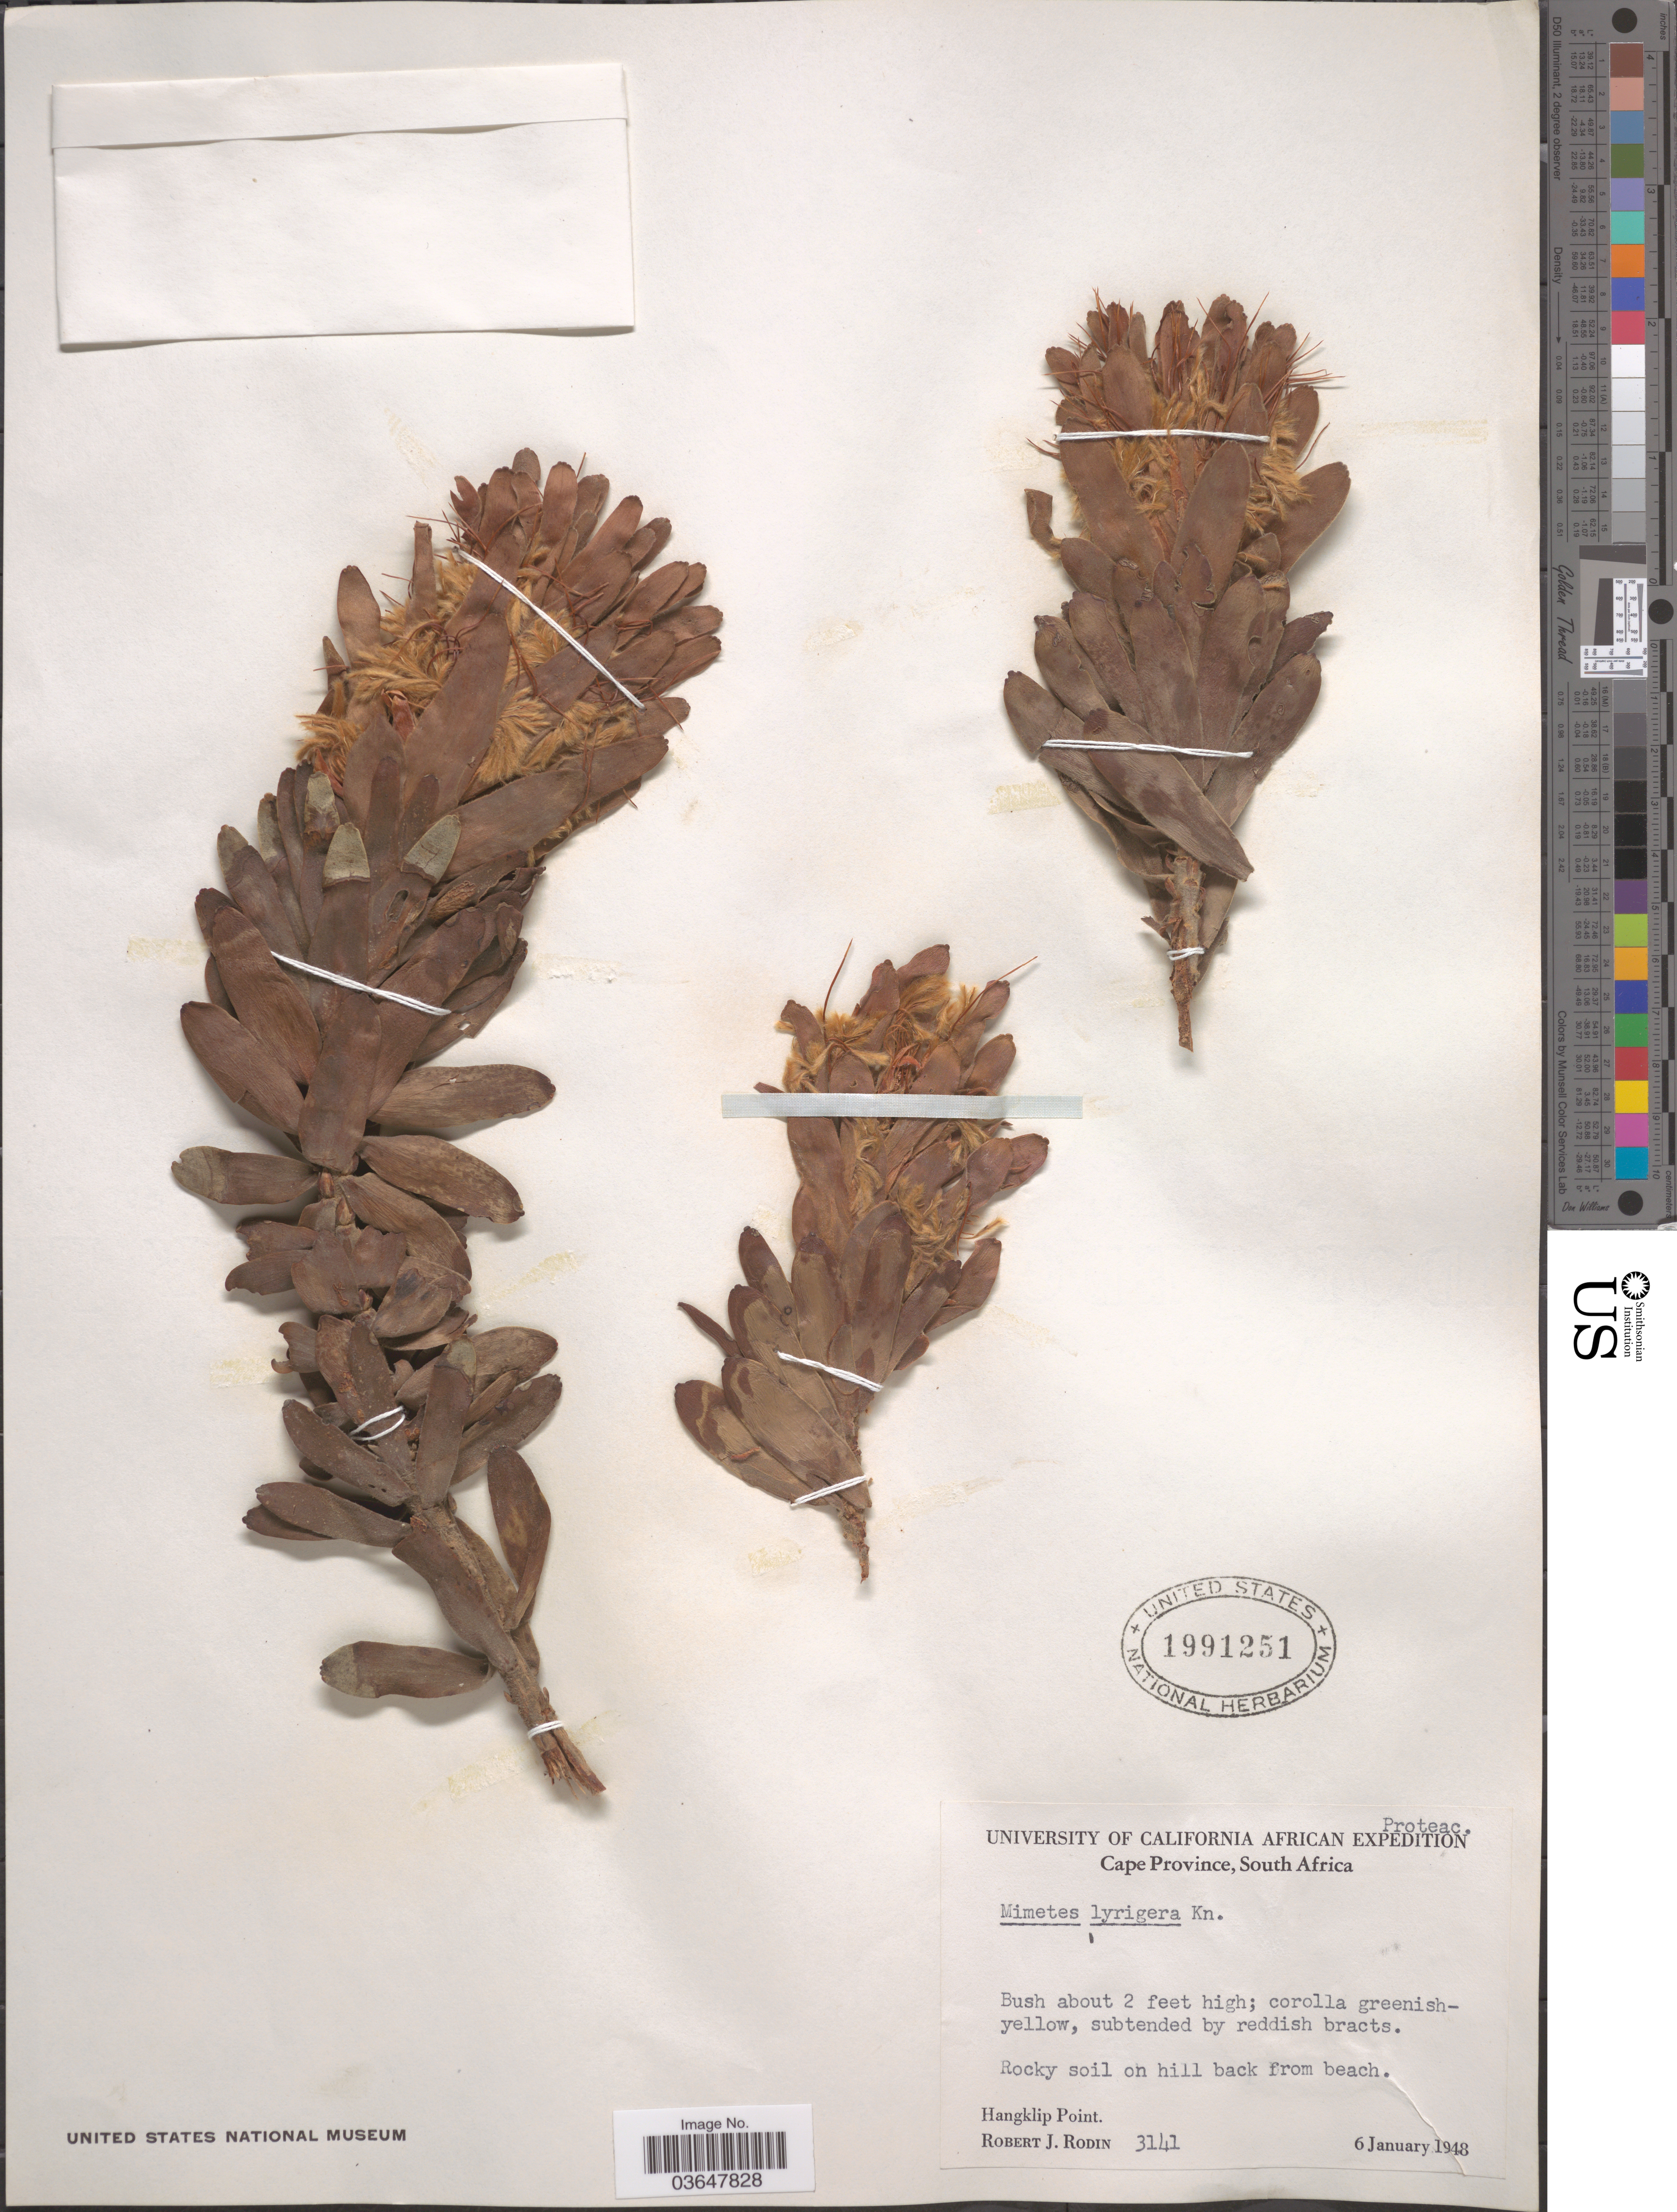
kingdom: Plantae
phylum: Tracheophyta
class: Magnoliopsida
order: Proteales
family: Proteaceae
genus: Mimetes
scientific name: Mimetes lyriger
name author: Knight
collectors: R. J. Rodin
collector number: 3141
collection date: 1948-01-06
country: South Africa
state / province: Western Cape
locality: Hangklip Point.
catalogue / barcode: US 1991251